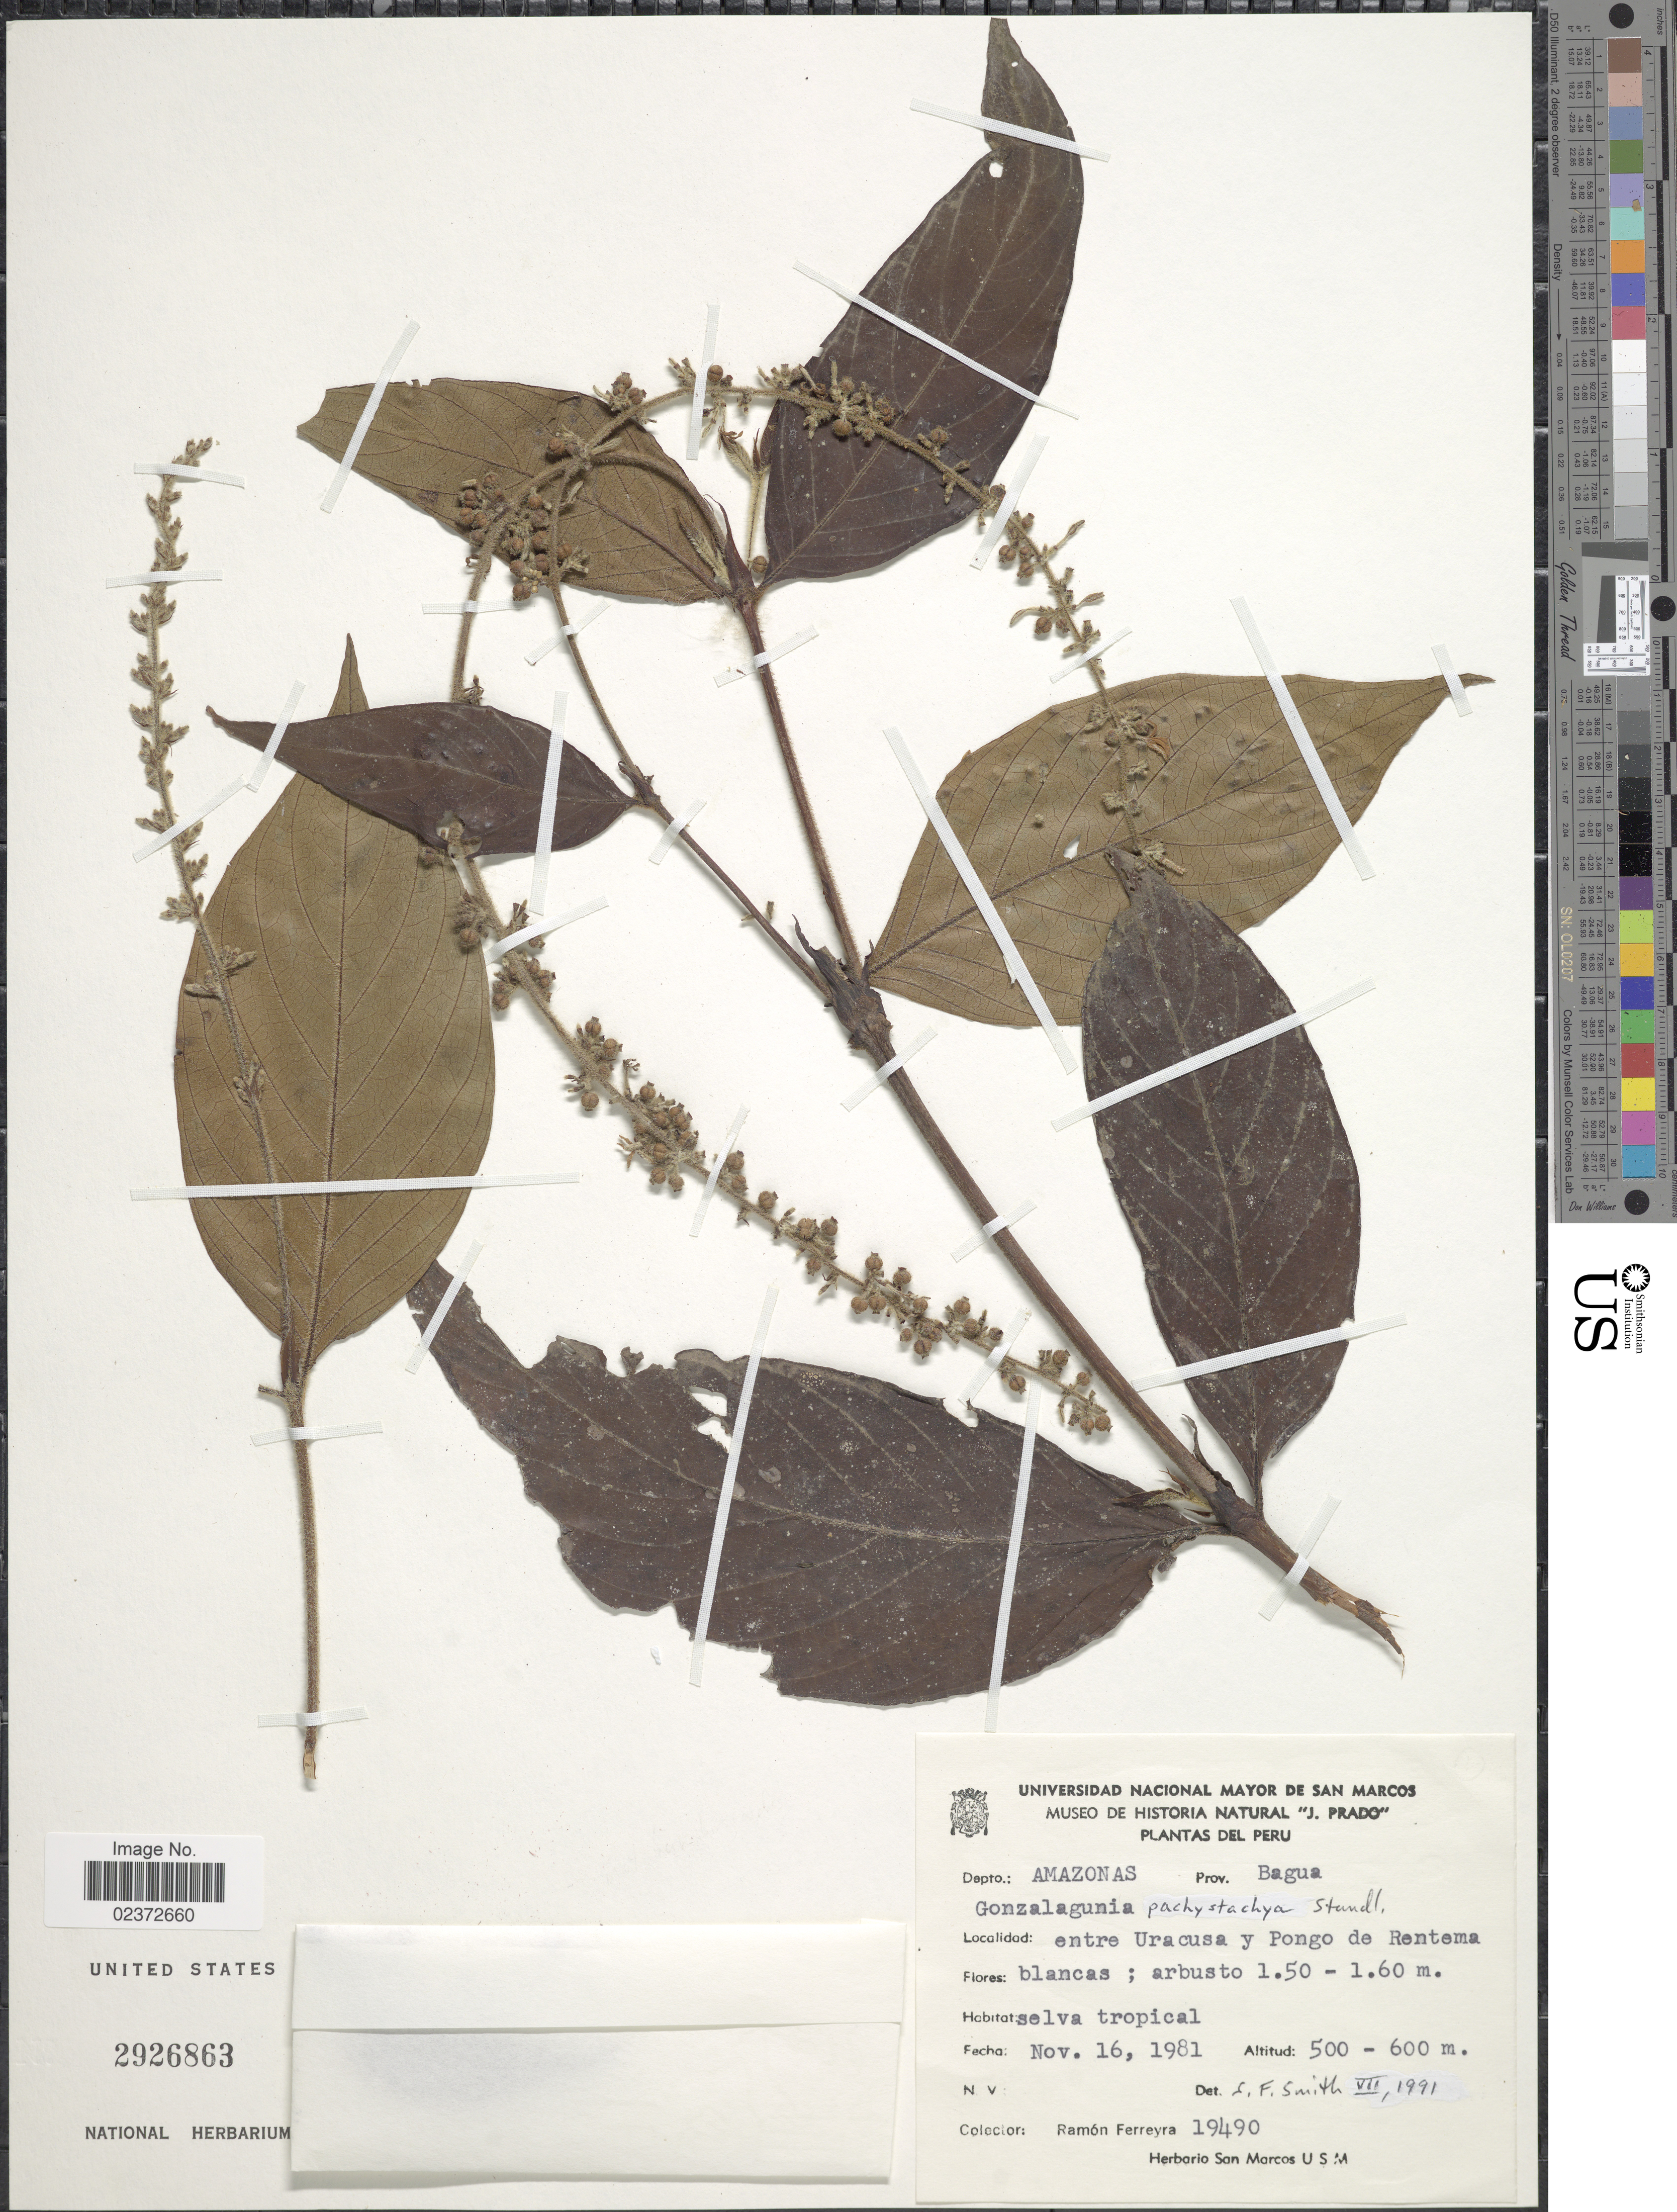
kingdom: Plantae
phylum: Tracheophyta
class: Magnoliopsida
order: Gentianales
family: Rubiaceae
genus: Gonzalagunia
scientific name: Gonzalagunia pachystachya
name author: Standl.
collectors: R. A. Ferreyra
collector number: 19490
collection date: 1981-11-16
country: Peru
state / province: Amazonas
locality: Prov. Bagua. Entre Uracusa y Pongo de Rentema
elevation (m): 500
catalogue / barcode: US 2926863